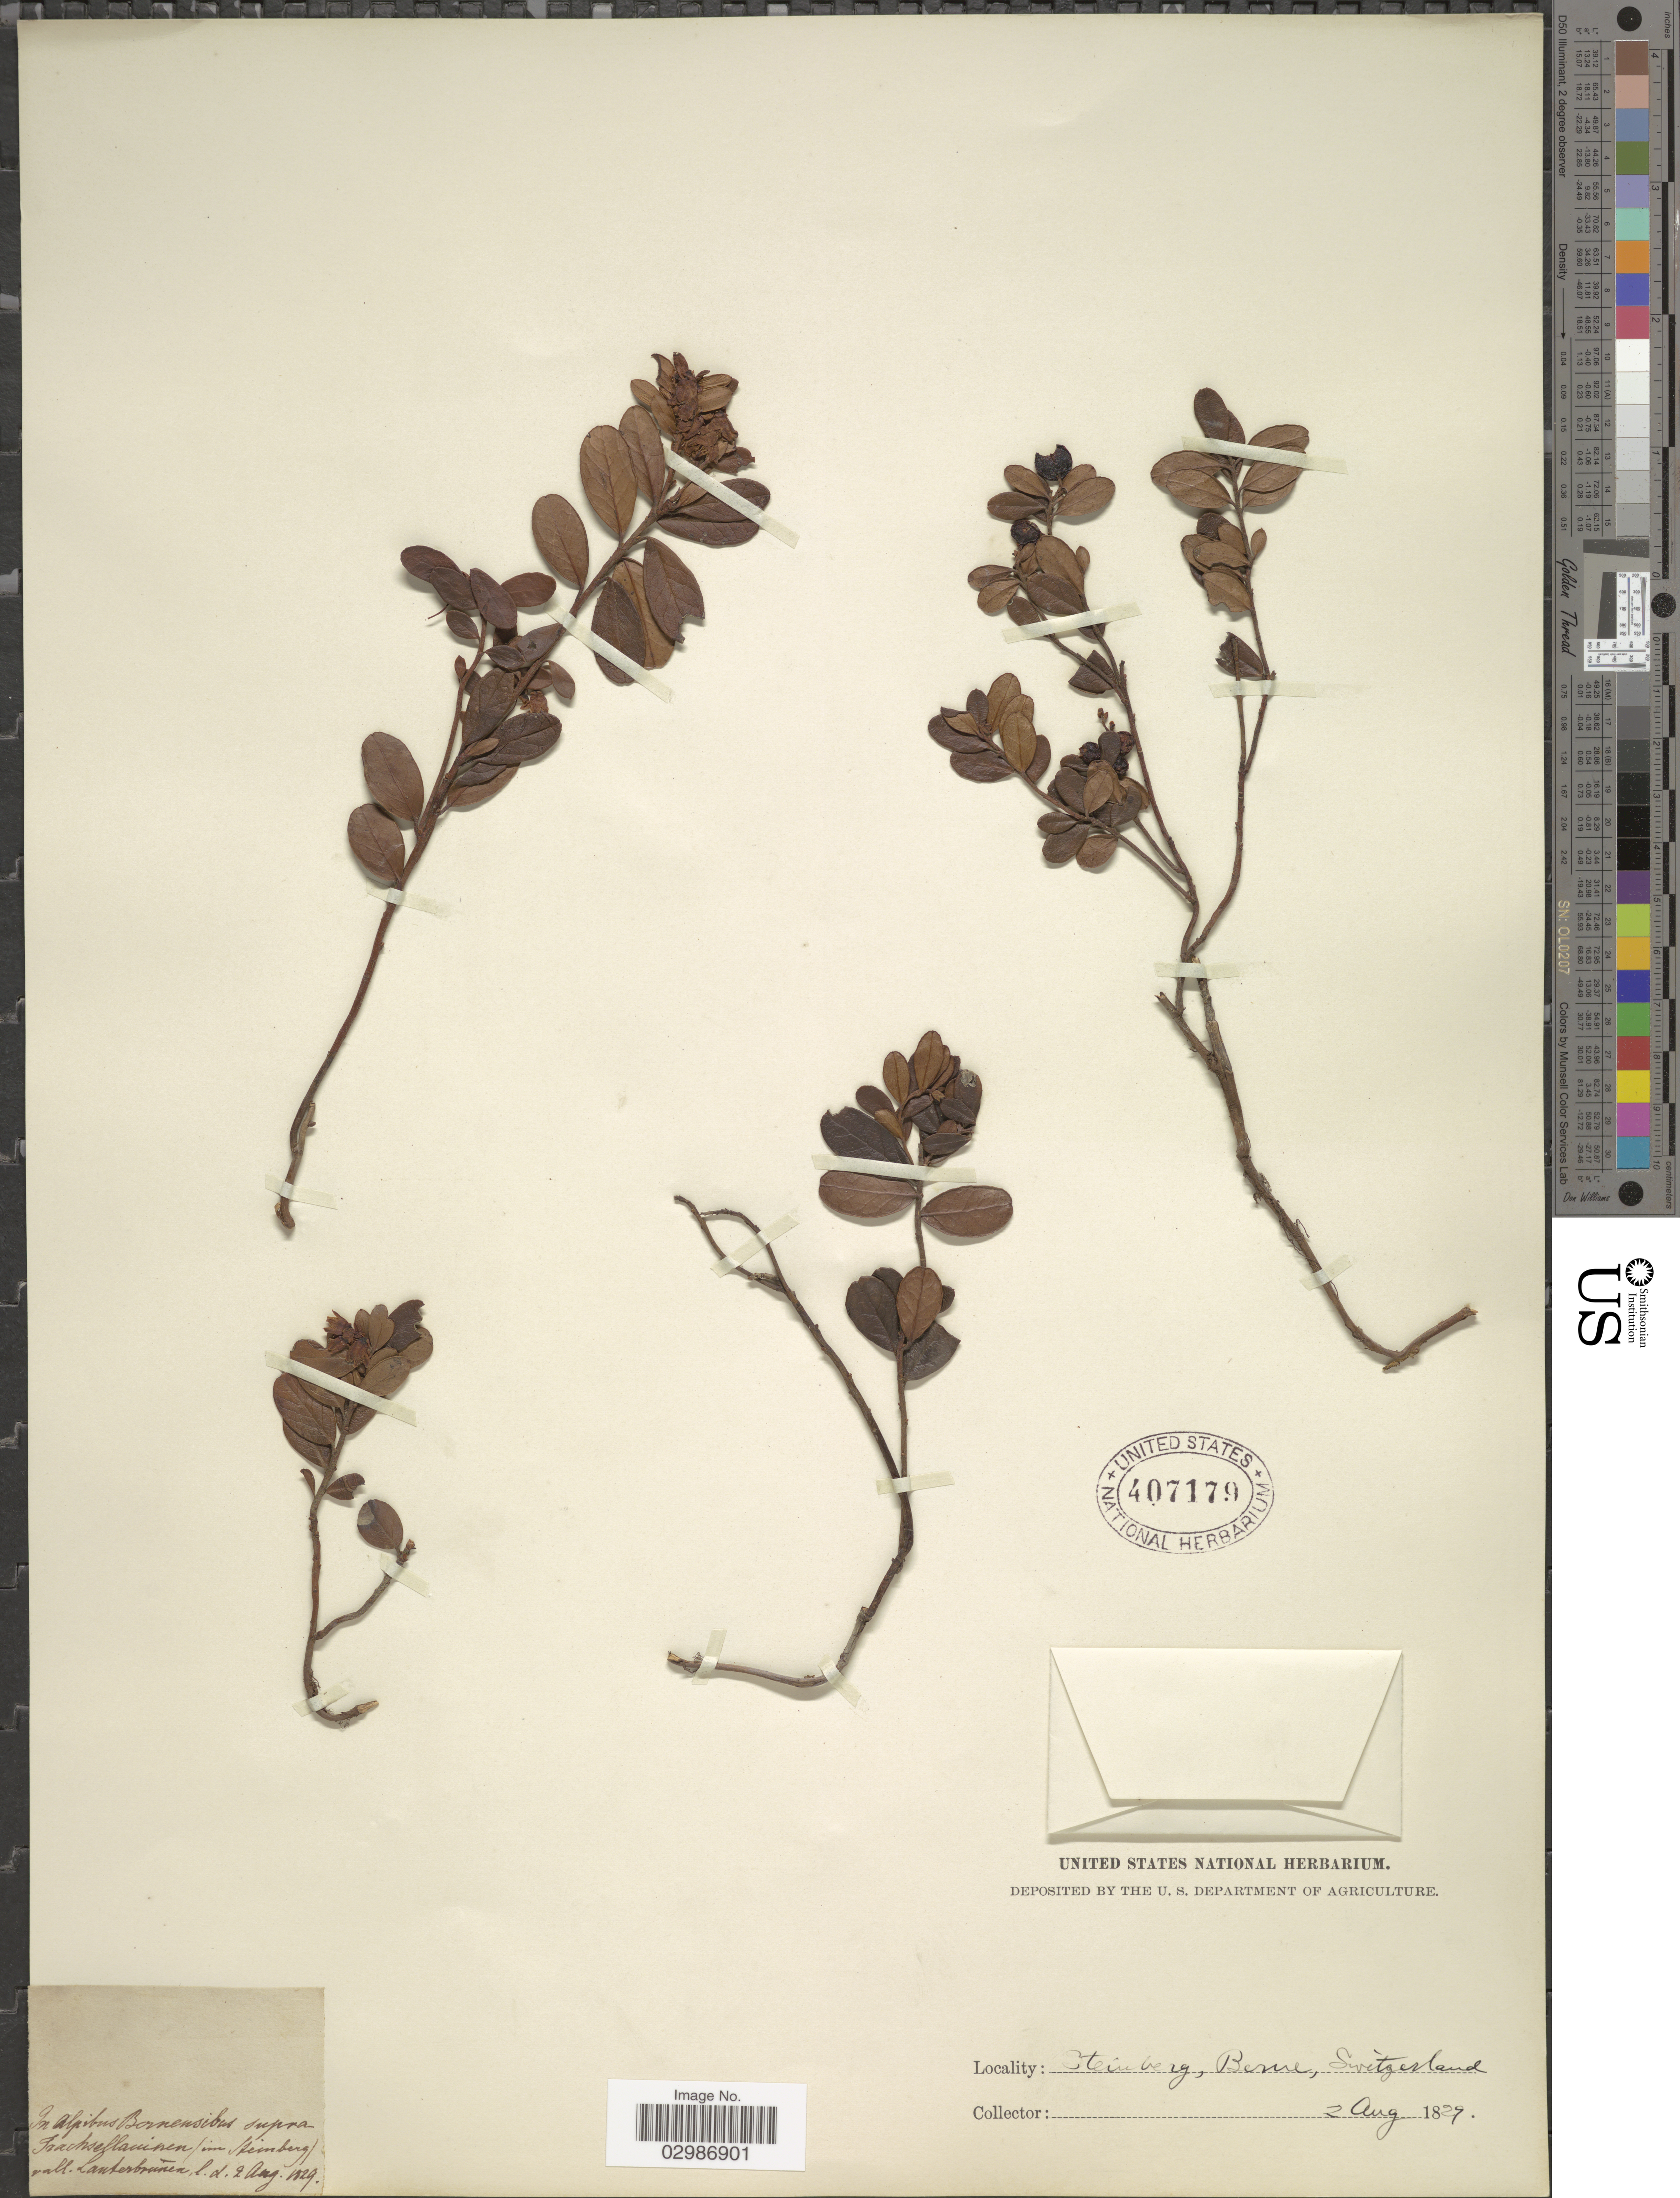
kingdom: Plantae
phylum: Tracheophyta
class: Magnoliopsida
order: Ericales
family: Ericaceae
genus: Gaylussacia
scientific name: Gaylussacia sp.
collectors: Lauterbrunen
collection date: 1829-08-02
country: Switzerland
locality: Steinberg, Berne.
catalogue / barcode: US 407179